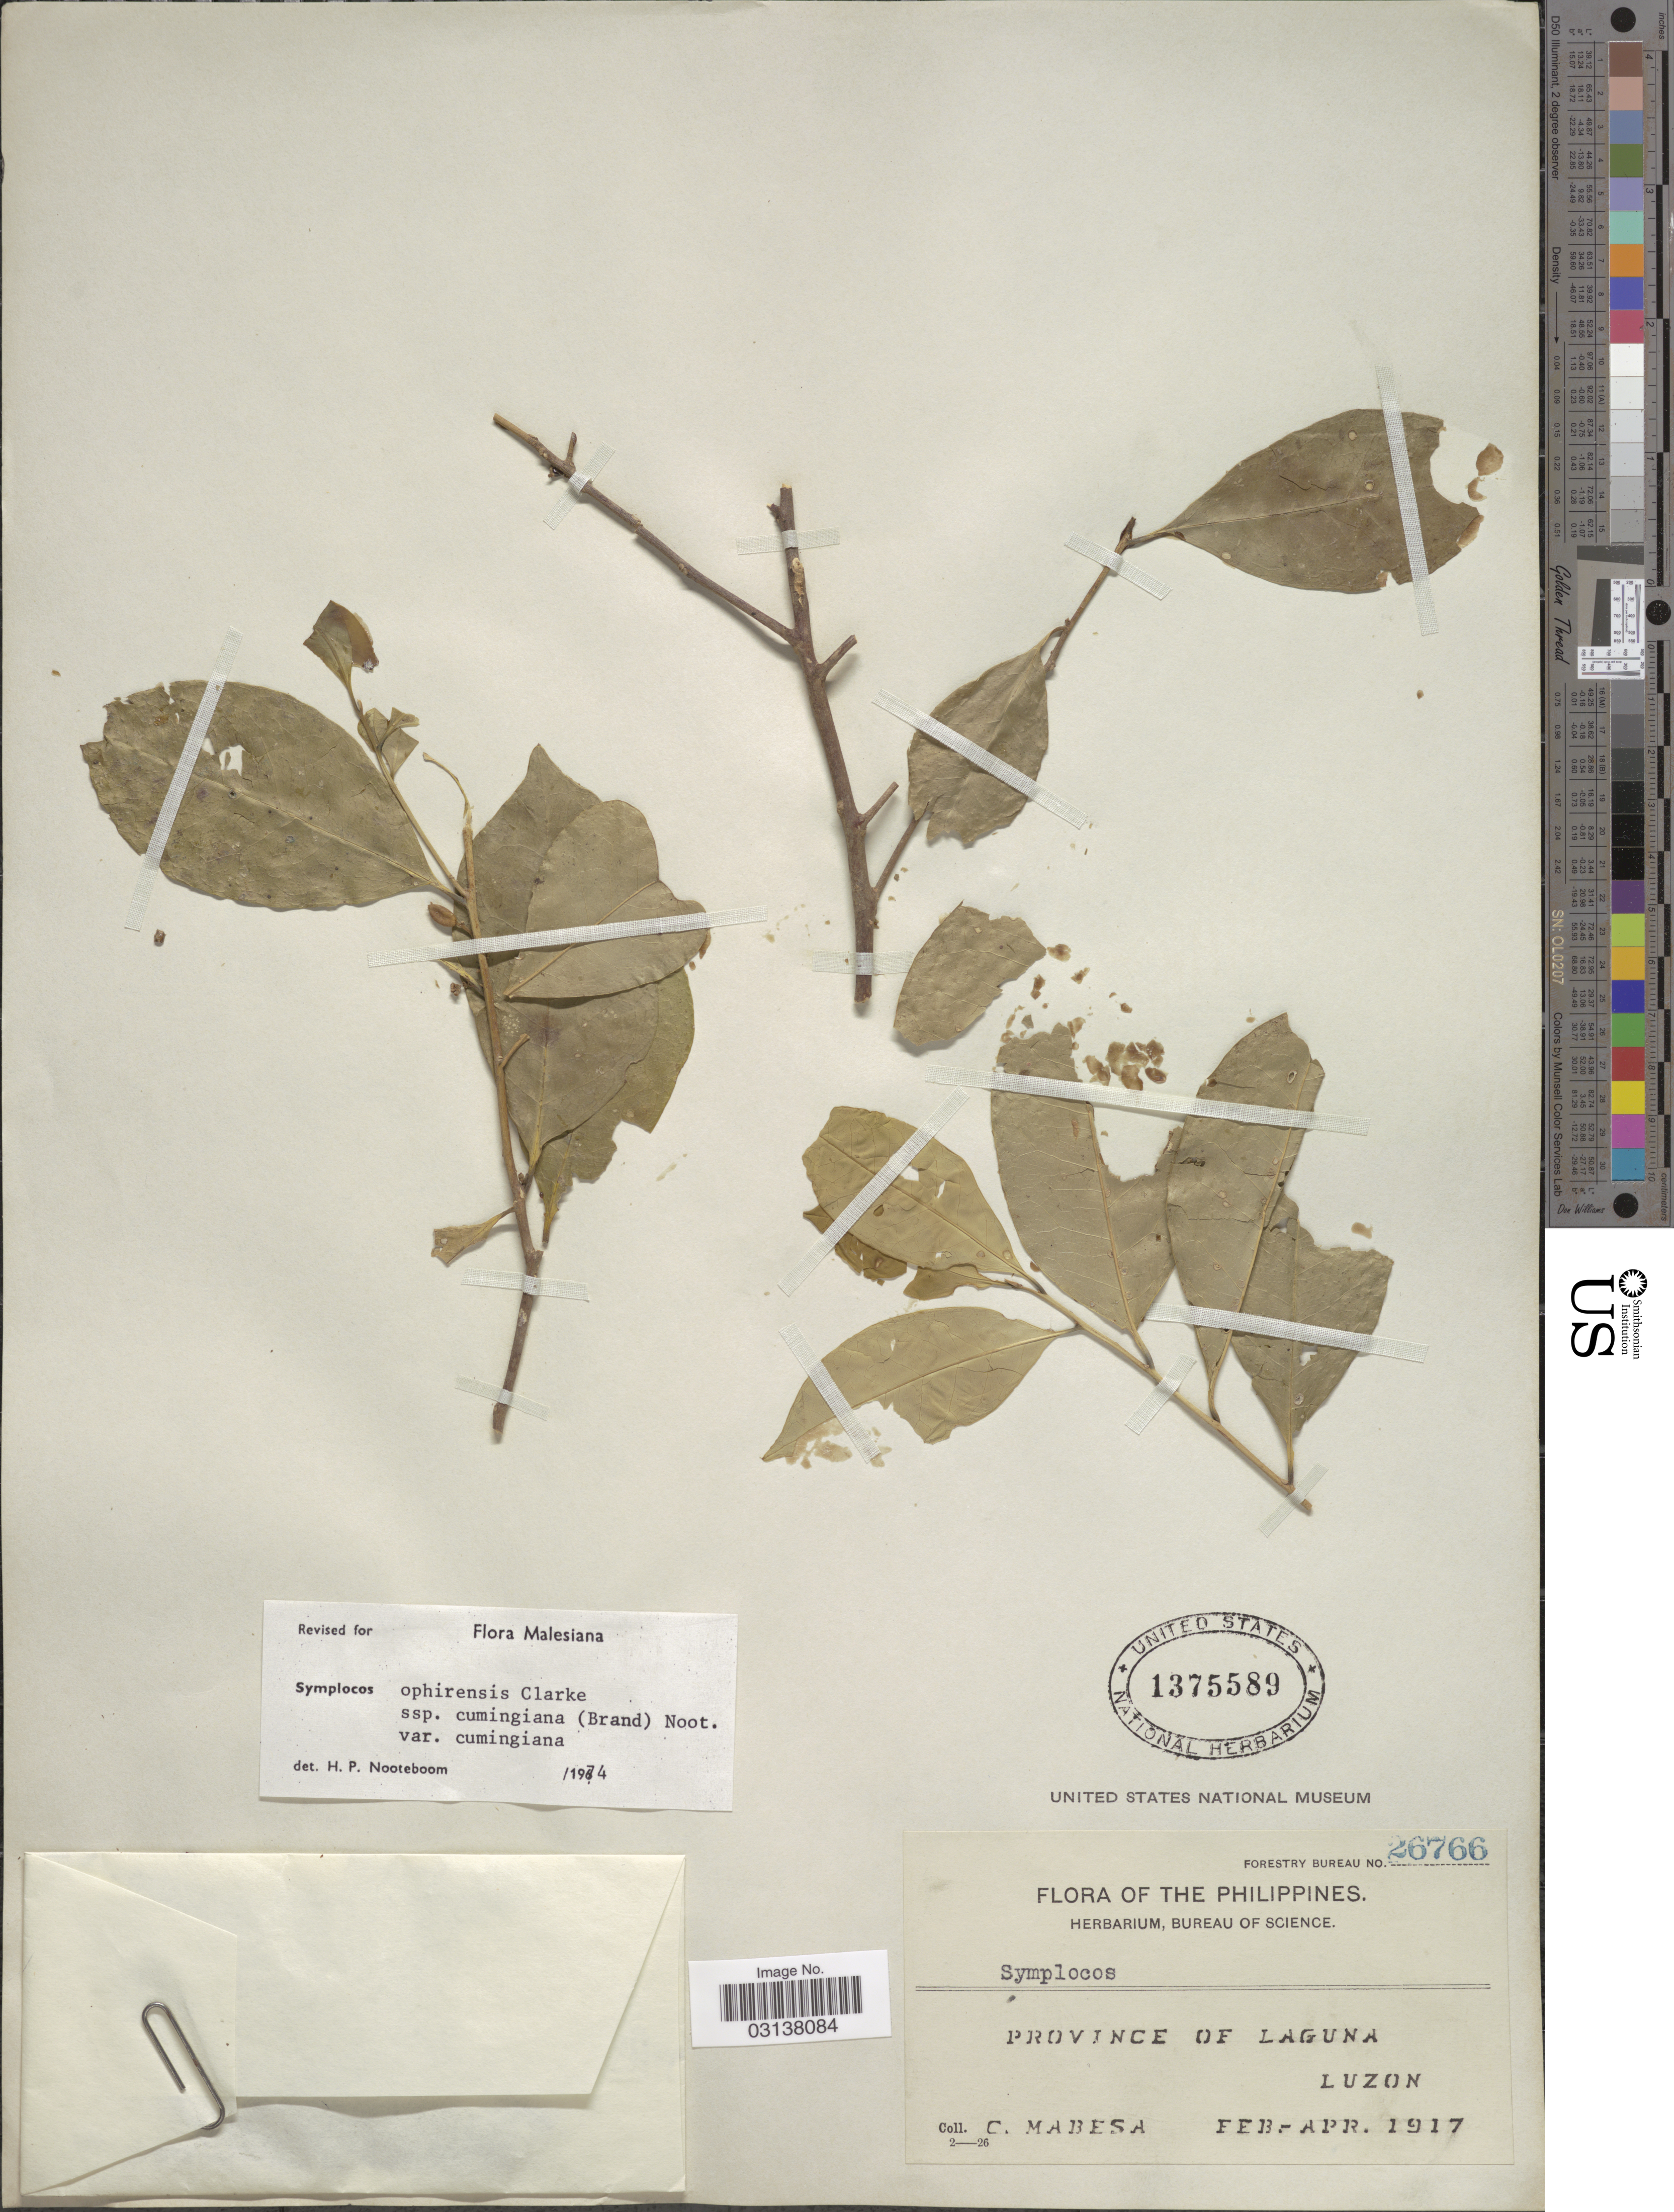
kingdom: Plantae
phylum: Tracheophyta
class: Magnoliopsida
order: Ericales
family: Symplocaceae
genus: Symplocos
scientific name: Symplocos ophirensis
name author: C.B. Clarke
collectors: C. Mabesa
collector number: Forestry Bureau 26766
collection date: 1917-02/1917-04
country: Philippines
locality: The Philippines. Province of Laguna Luzon.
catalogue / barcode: US 1375589